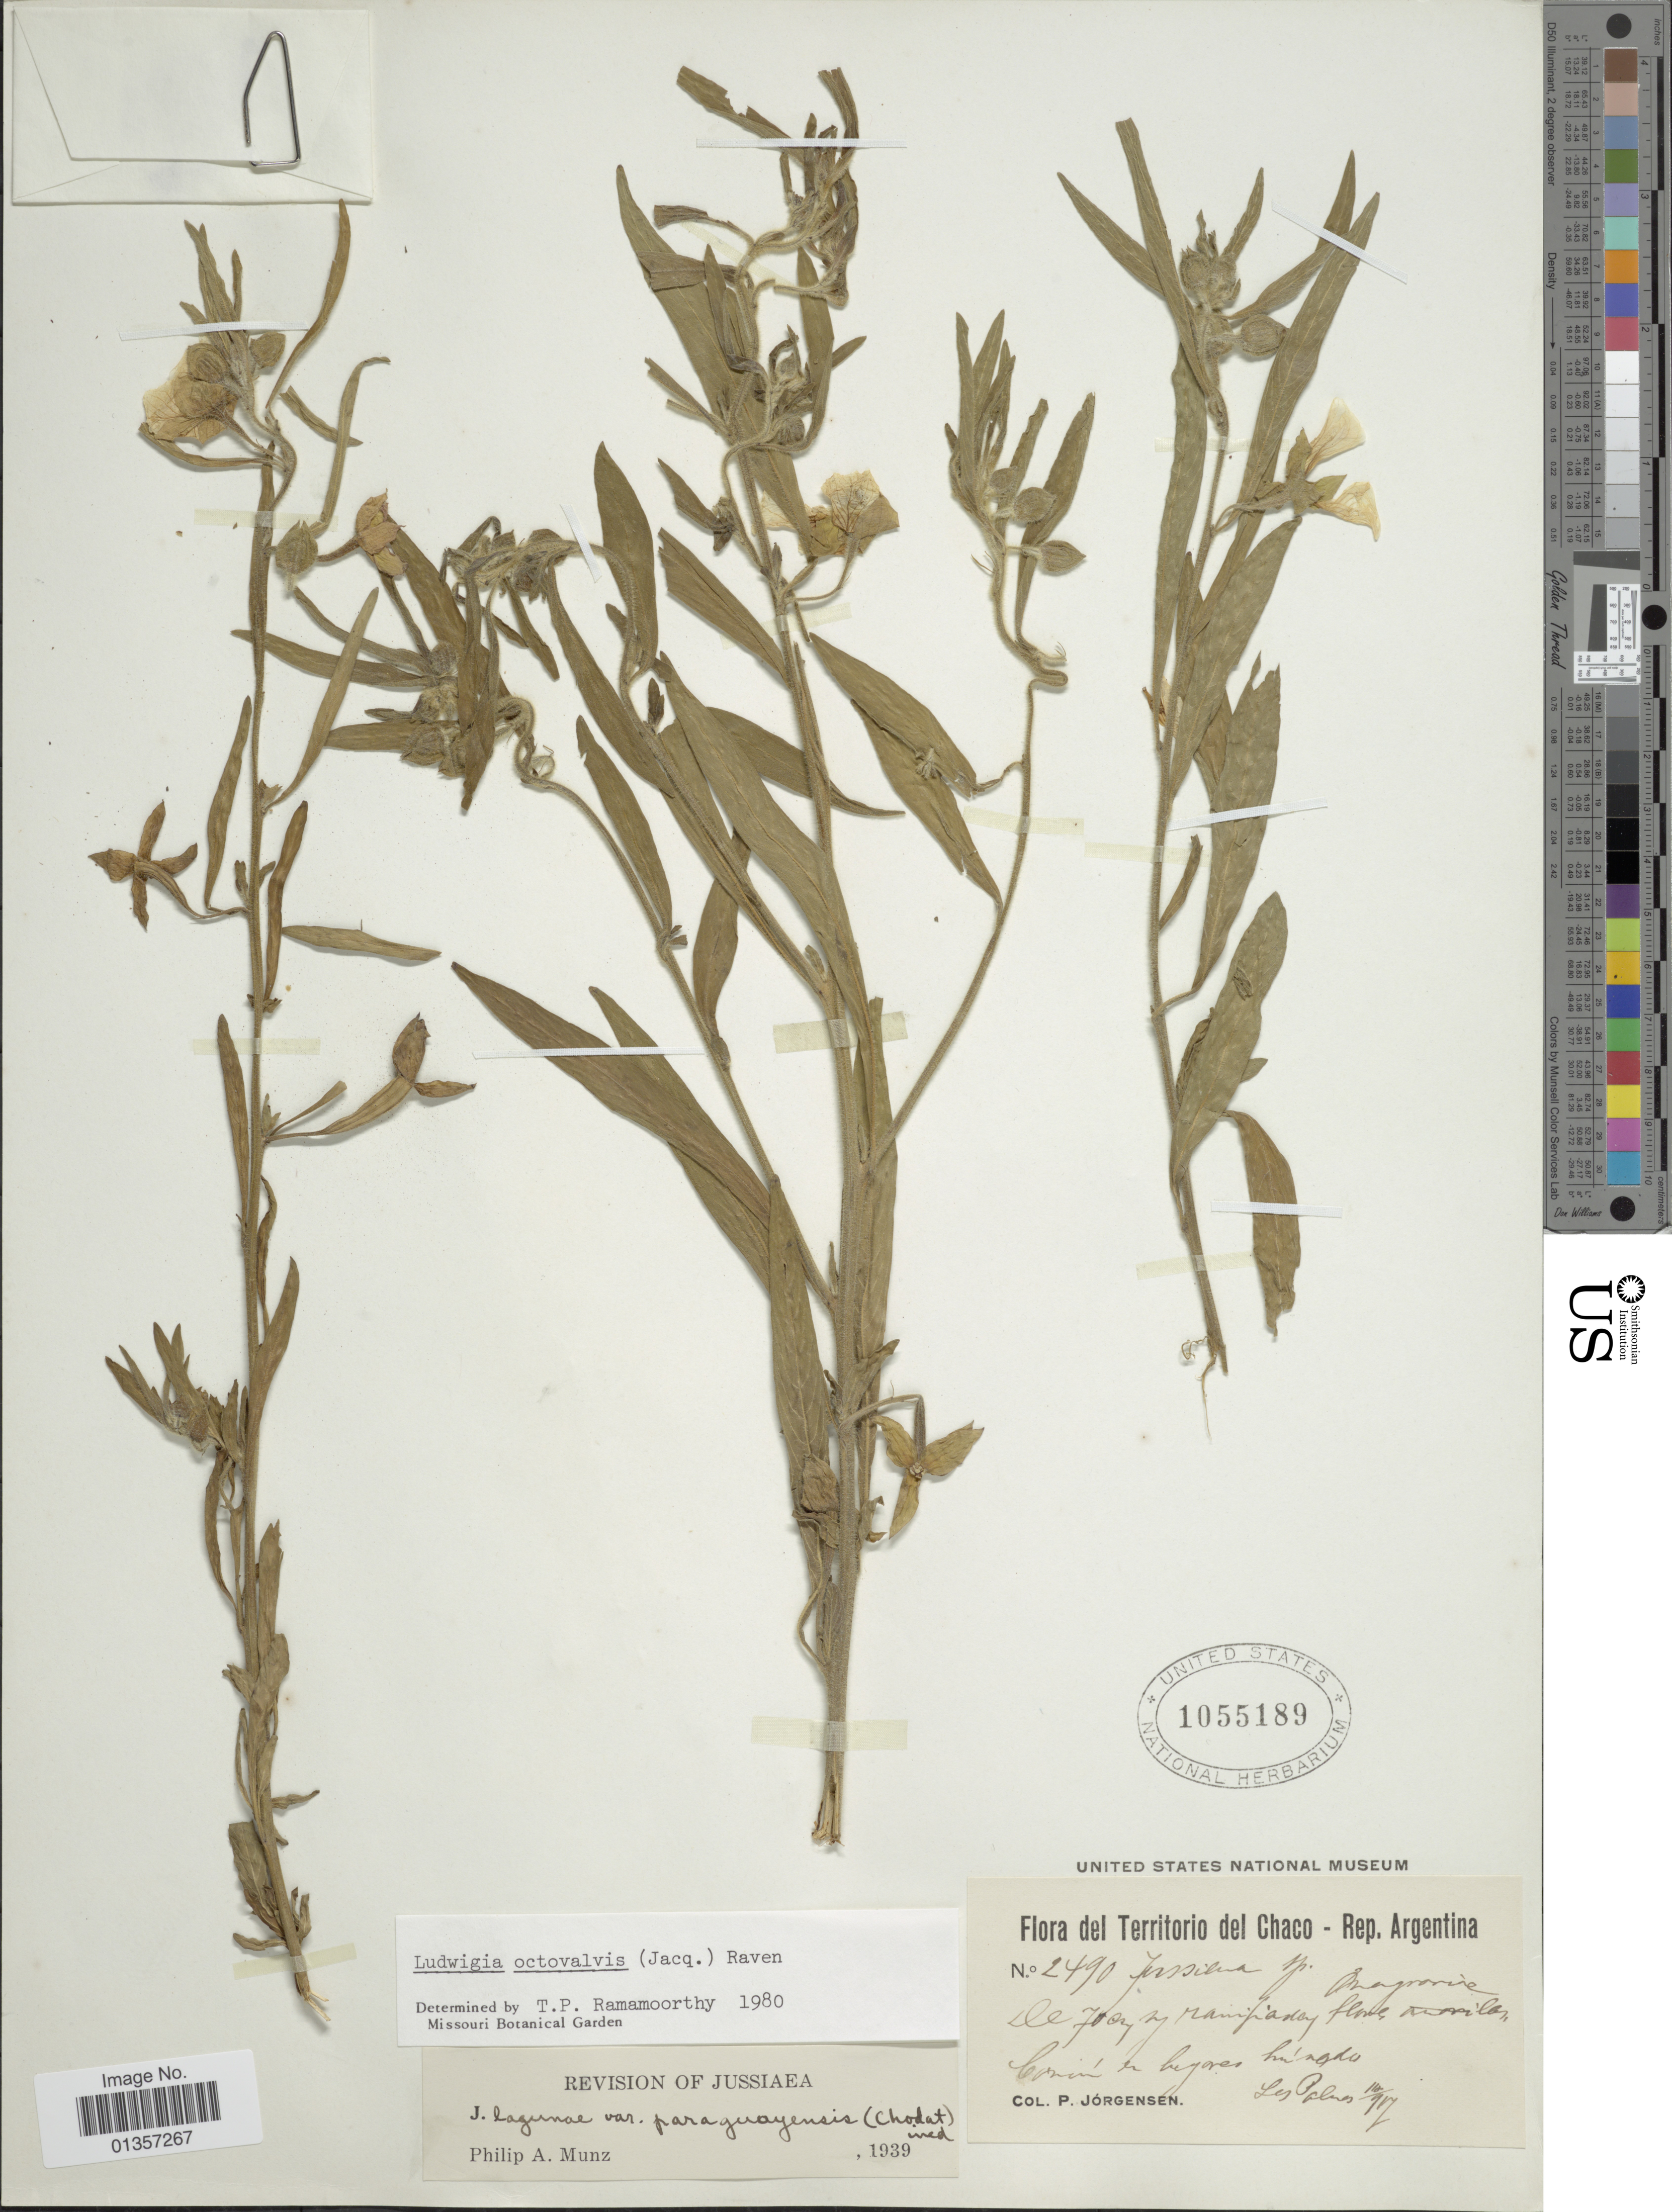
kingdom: Plantae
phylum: Tracheophyta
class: Magnoliopsida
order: Myrtales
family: Onagraceae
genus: Ludwigia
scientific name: Ludwigia octovalvis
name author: (Jacq.) P.H. Raven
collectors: P. Jörgensen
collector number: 2490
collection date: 1917-10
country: Argentina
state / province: Chaco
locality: Las Palmas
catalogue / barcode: US 1055189